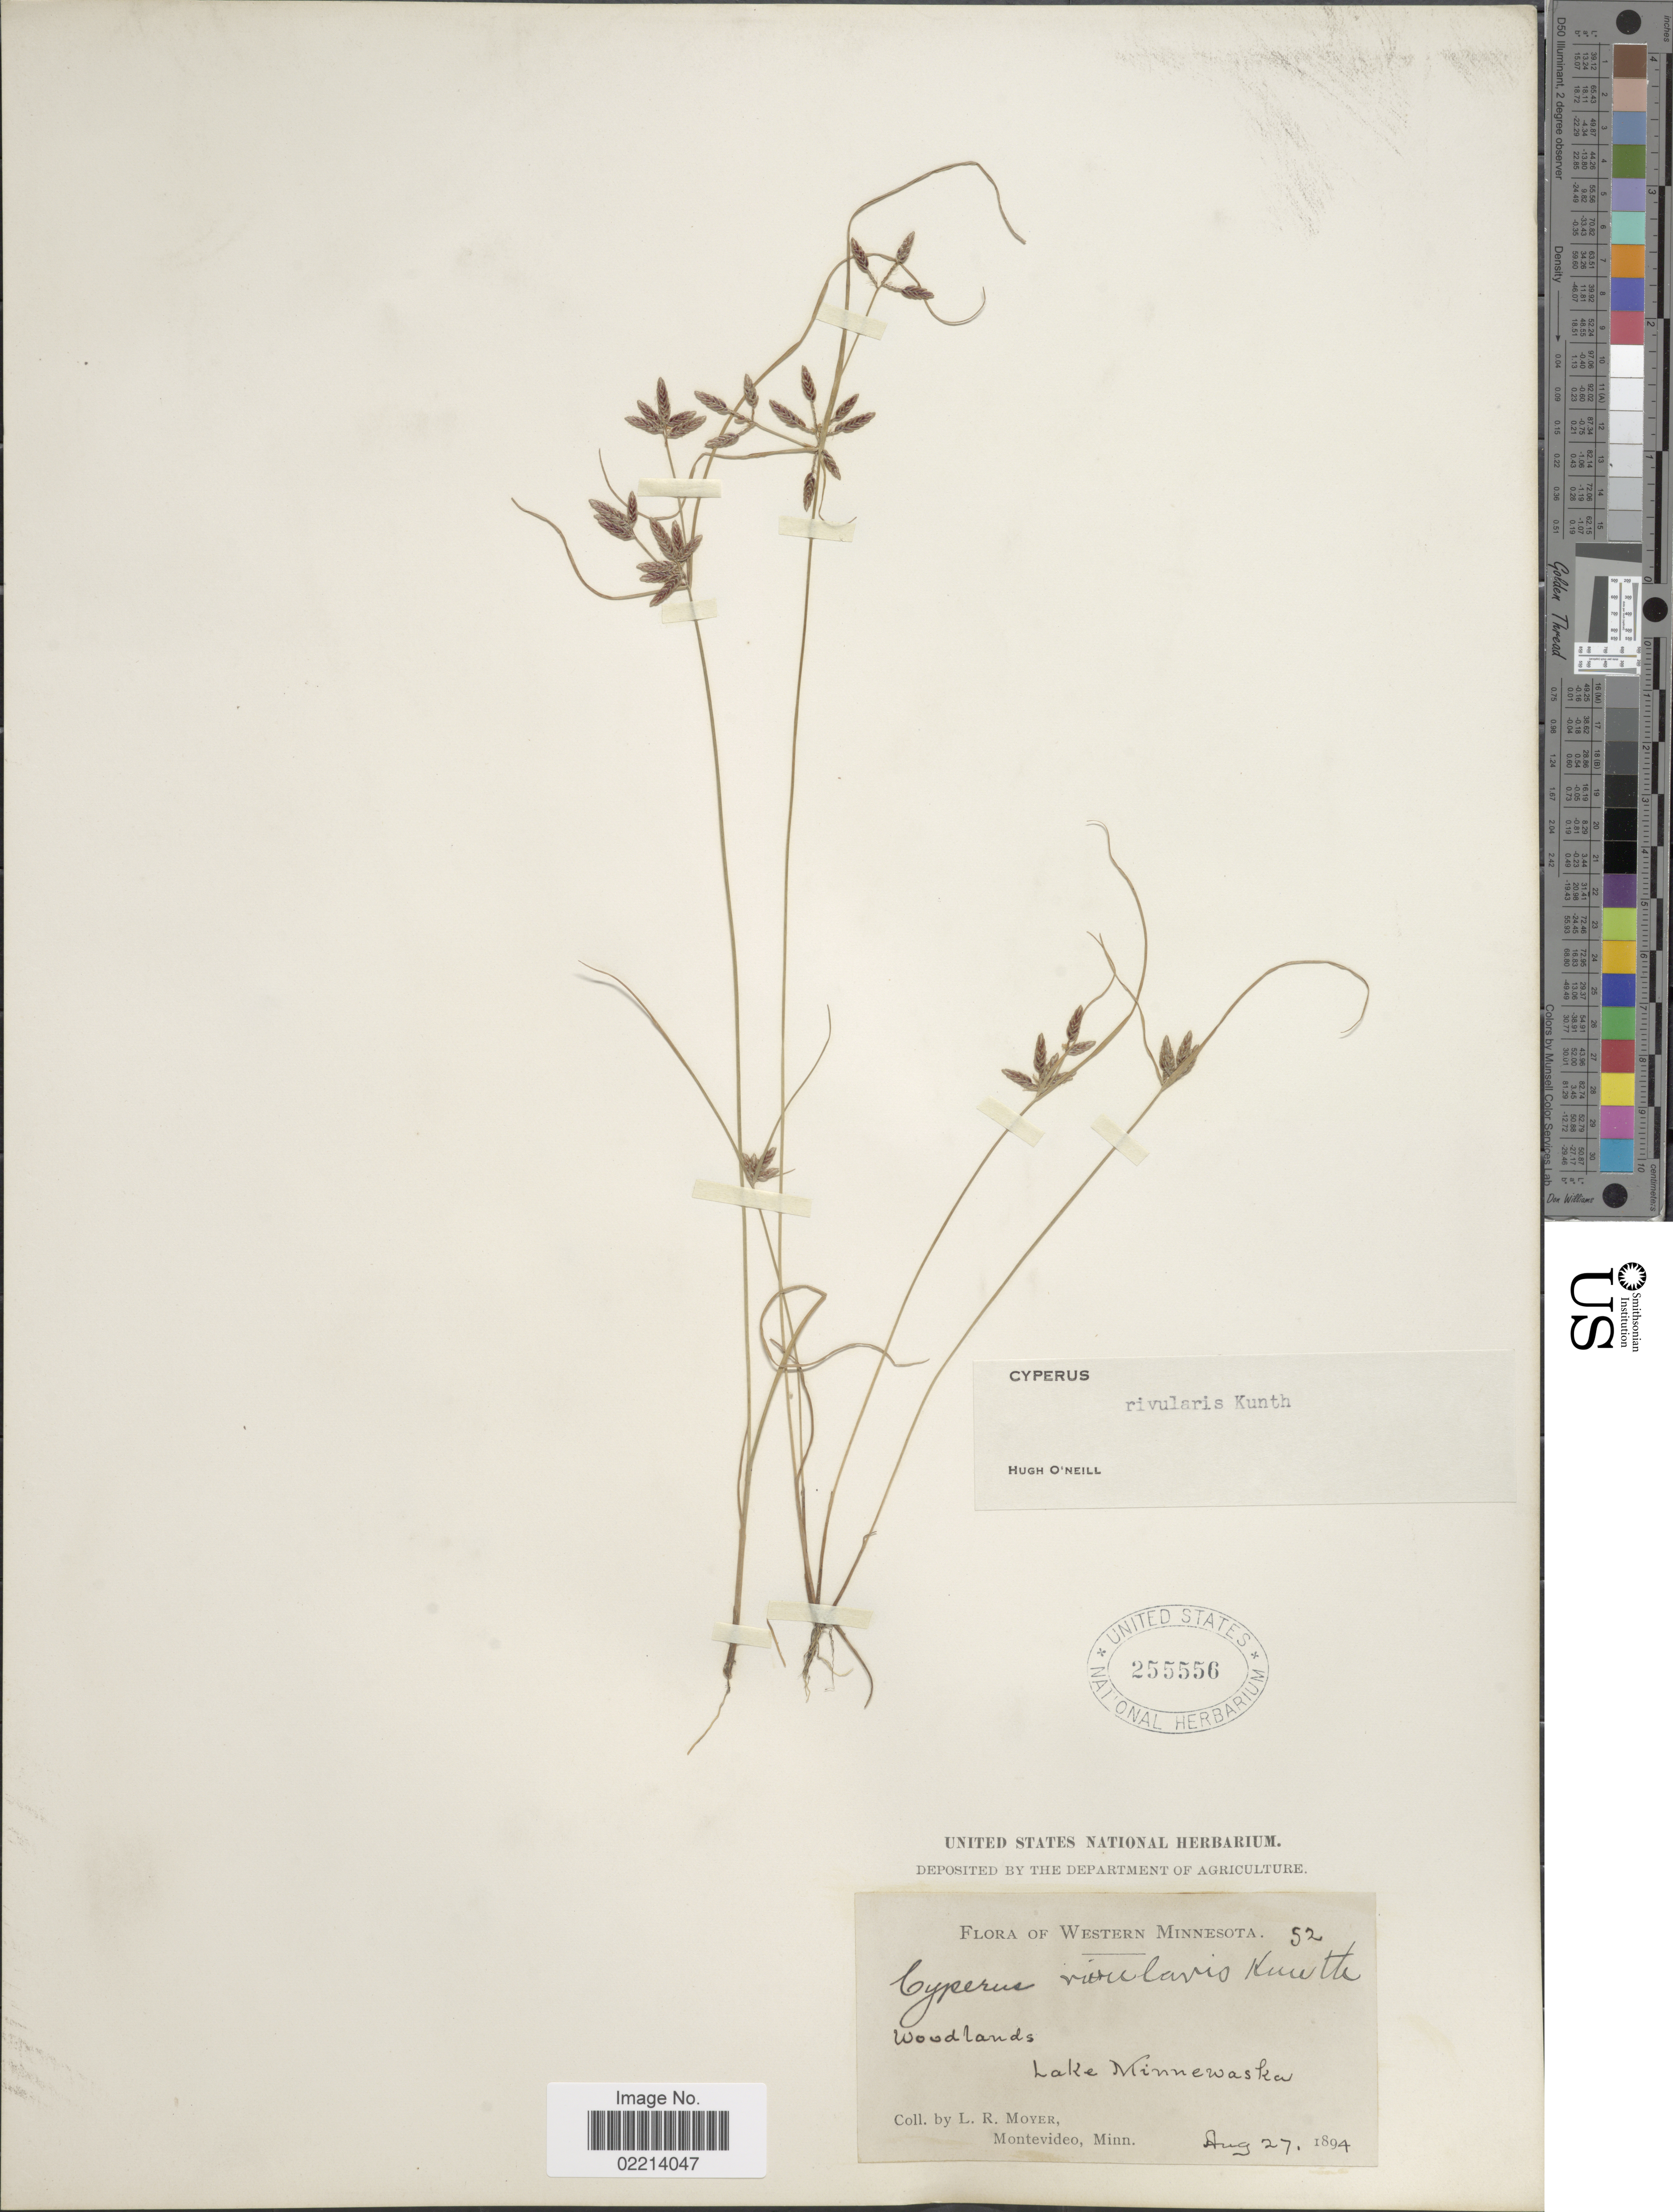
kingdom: Plantae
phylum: Tracheophyta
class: Liliopsida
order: Poales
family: Cyperaceae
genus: Cyperus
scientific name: Cyperus bipartitus Torr.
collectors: L. Moyer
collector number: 52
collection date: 1894-08-27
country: United States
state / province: Minnesota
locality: Western Minnesota. Woodlands, Lake Minnewaska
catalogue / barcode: US 255556